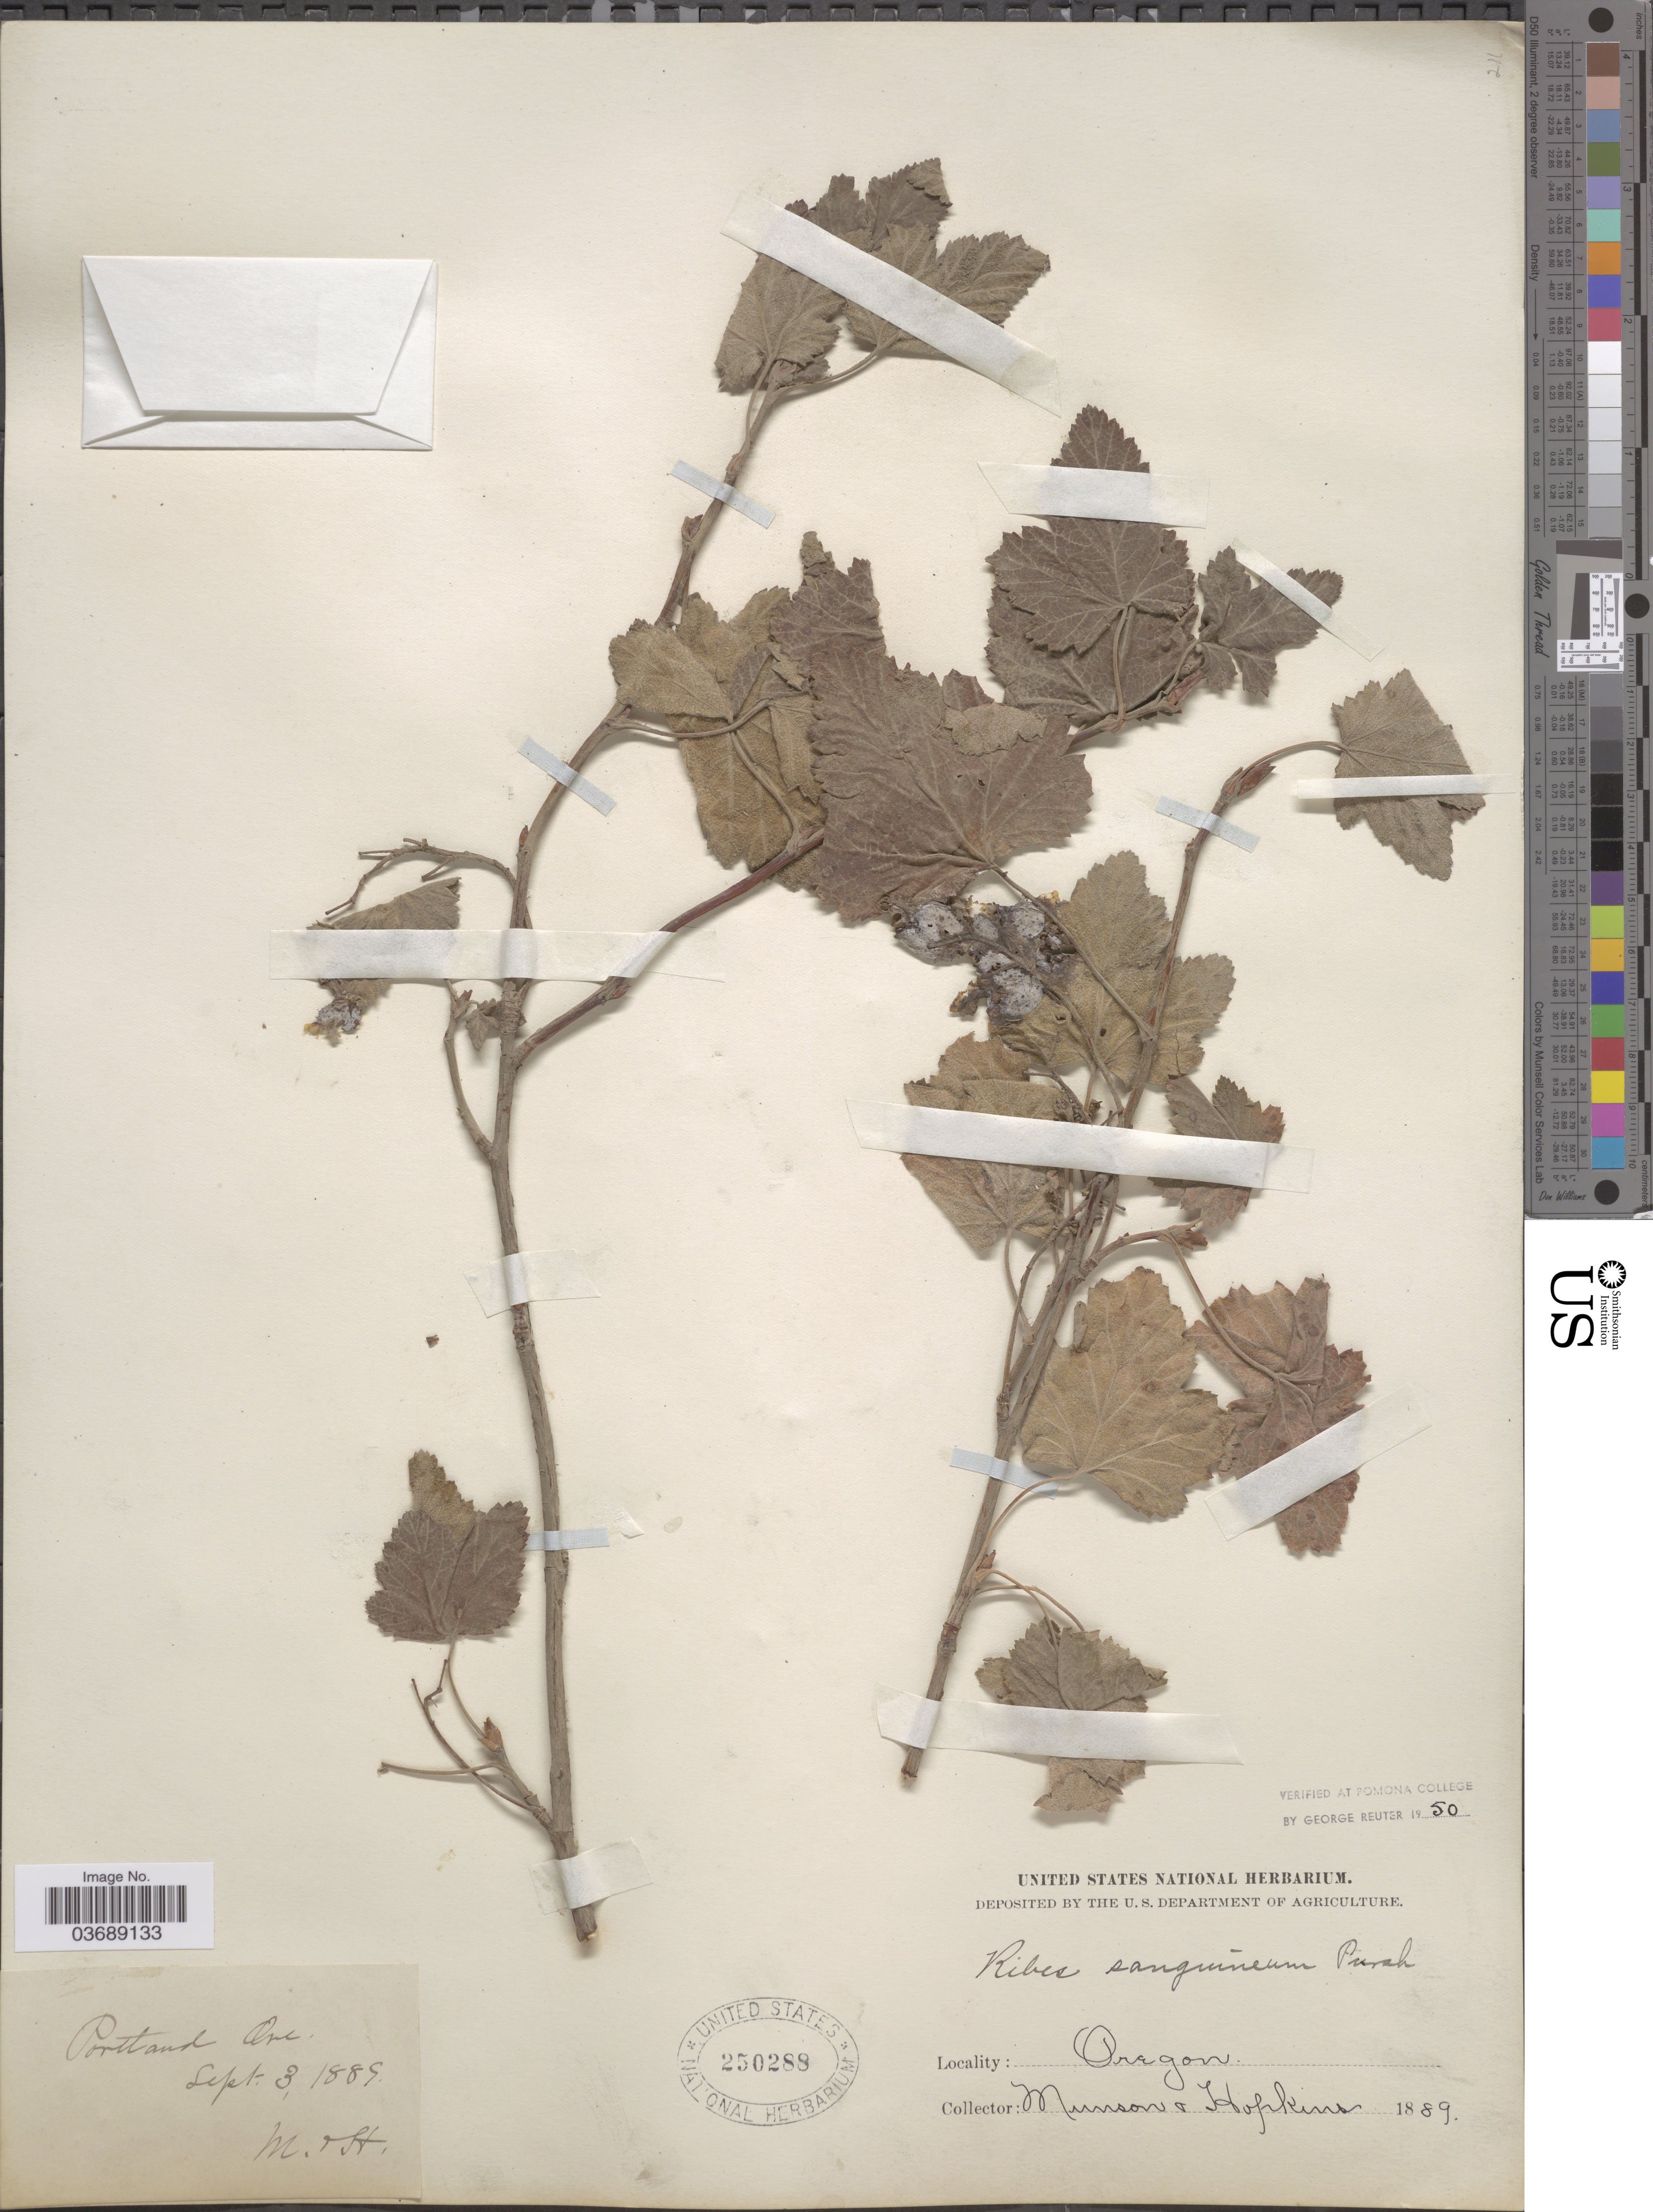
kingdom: Plantae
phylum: Tracheophyta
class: Magnoliopsida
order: Saxifragales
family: Grossulariaceae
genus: Ribes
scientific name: Ribes sanguineum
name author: Pursh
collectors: -. Munson & -- Hopkins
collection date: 1889-09-03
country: United States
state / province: Oregon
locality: Portland.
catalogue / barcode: US 250288